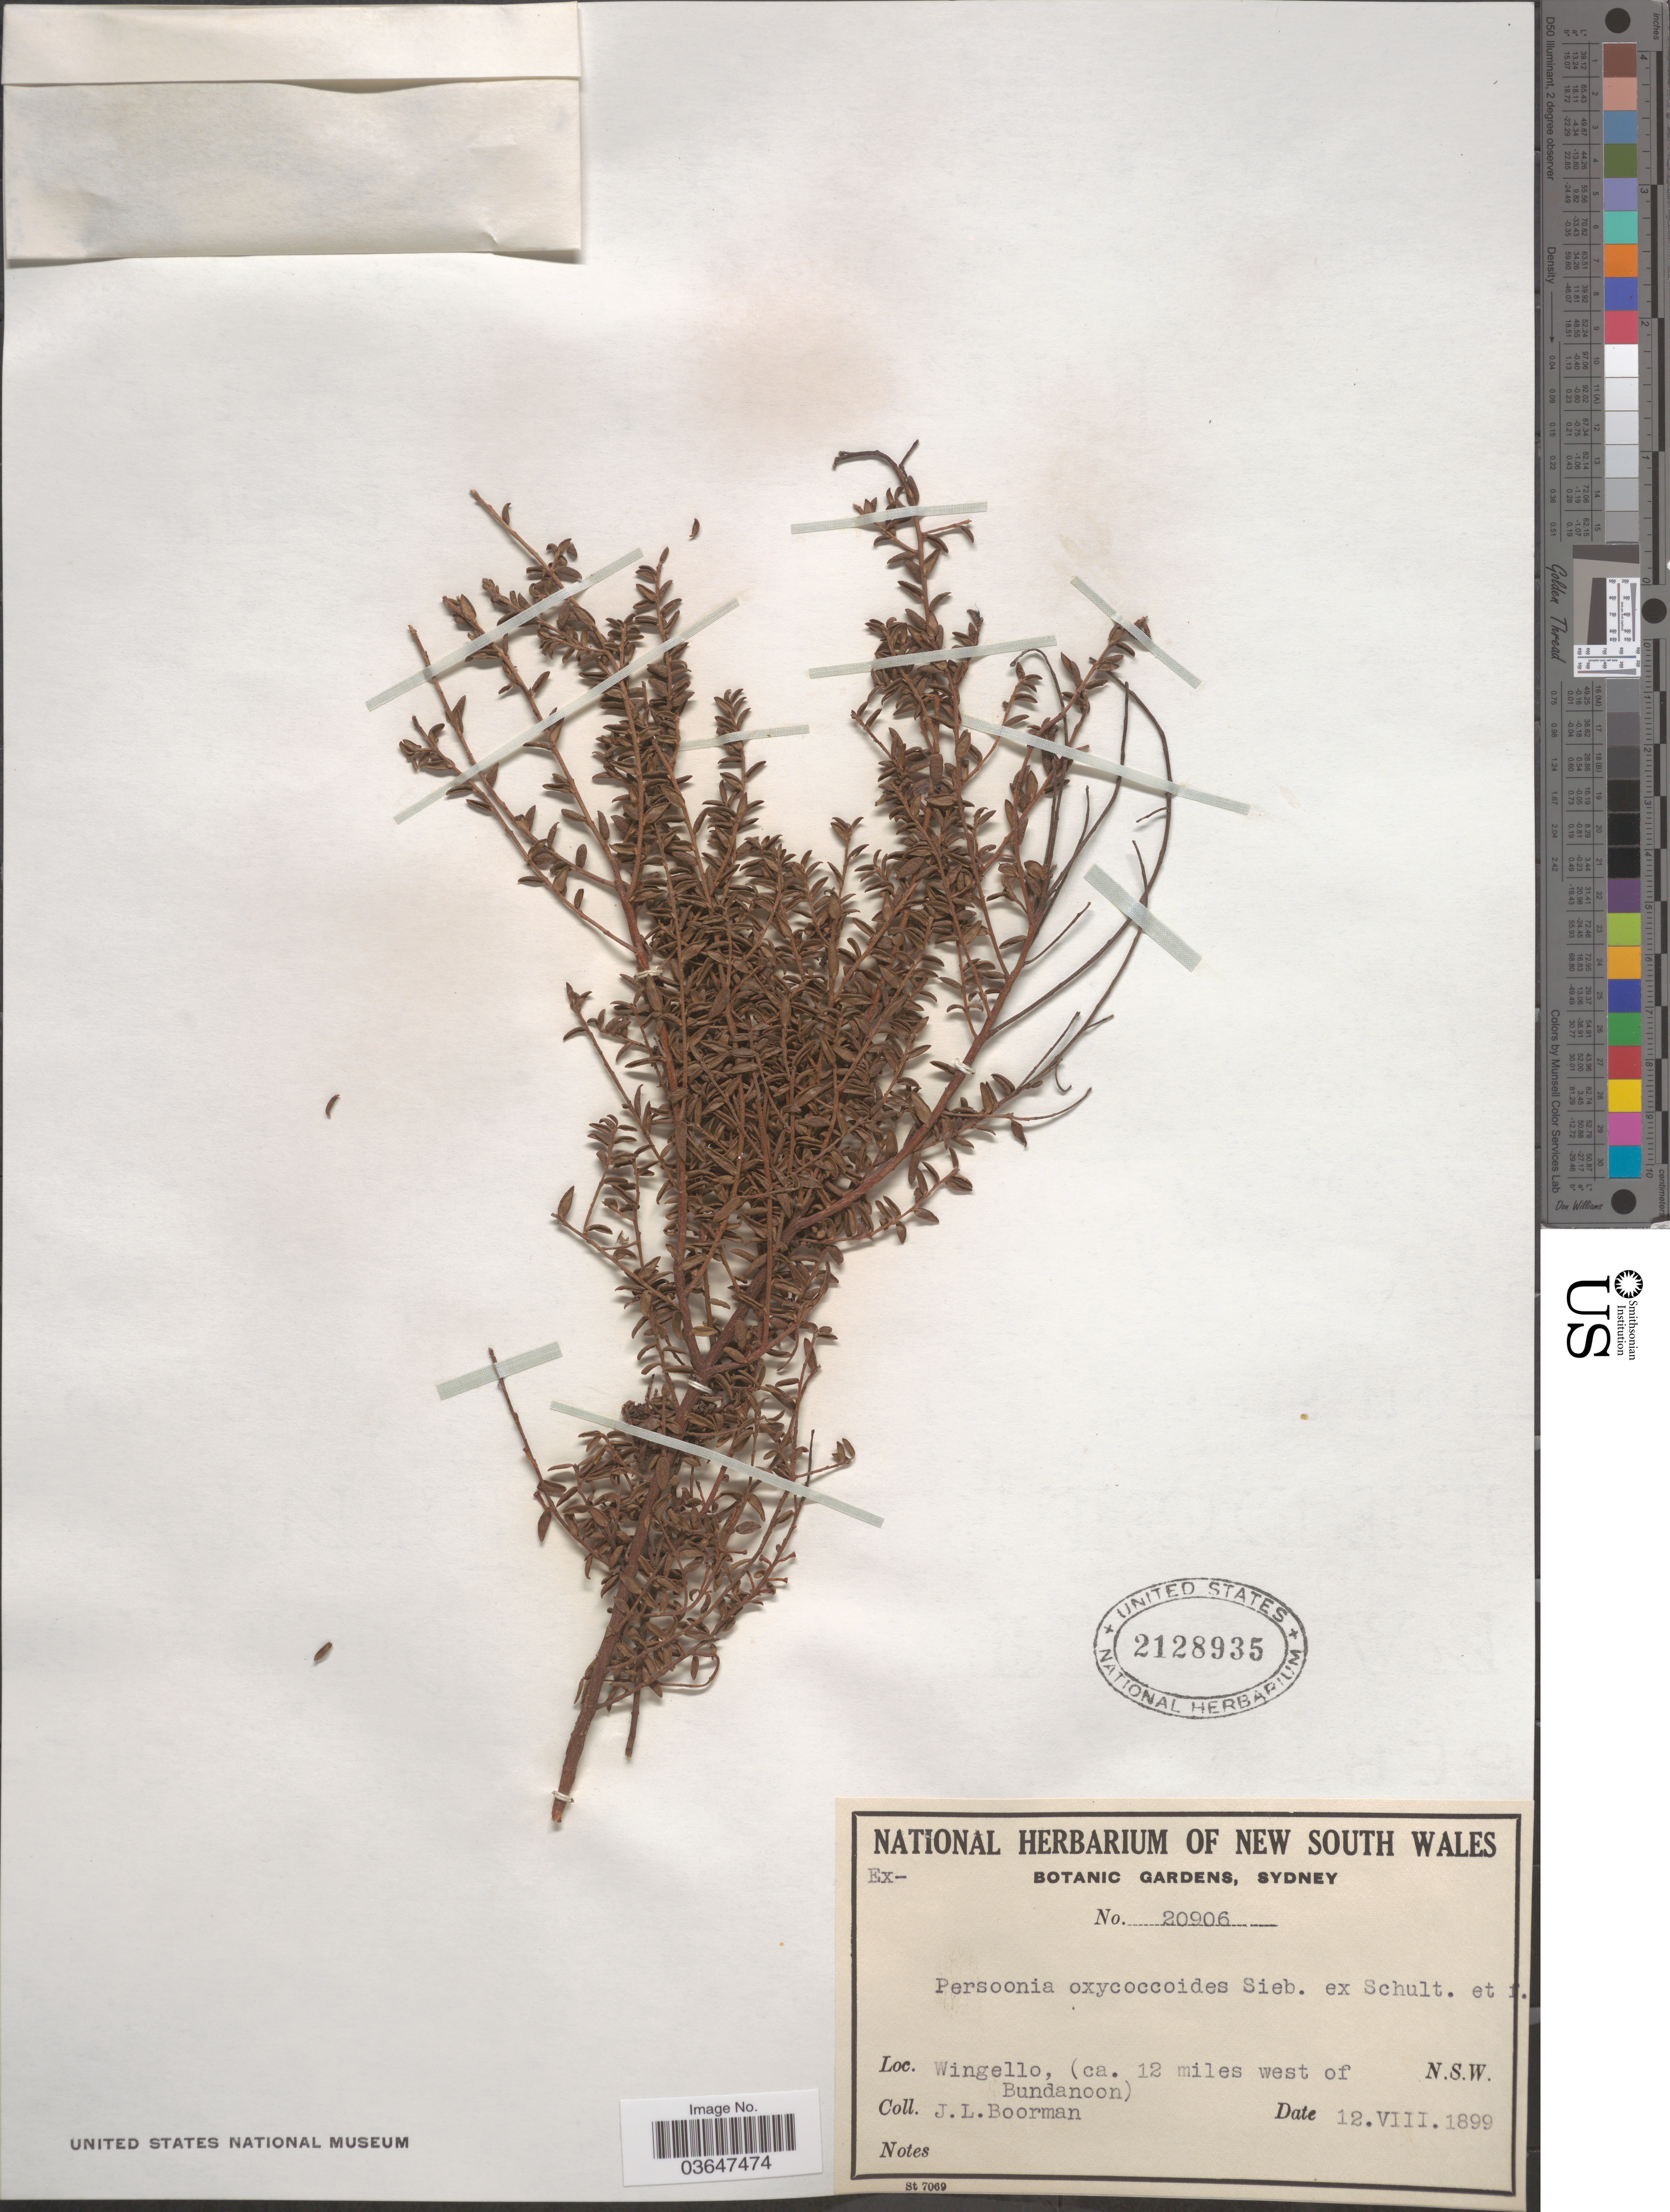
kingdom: Plantae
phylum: Tracheophyta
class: Magnoliopsida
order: Proteales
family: Proteaceae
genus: Persoonia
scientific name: Persoonia oxycoccoides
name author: Sieber ex Schult.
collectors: J. Boorman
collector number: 20906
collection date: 1899-08-12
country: Australia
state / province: New South Wales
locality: Wingello, (ca. 12 miles west of Bundanoon).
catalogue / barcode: US 2128935